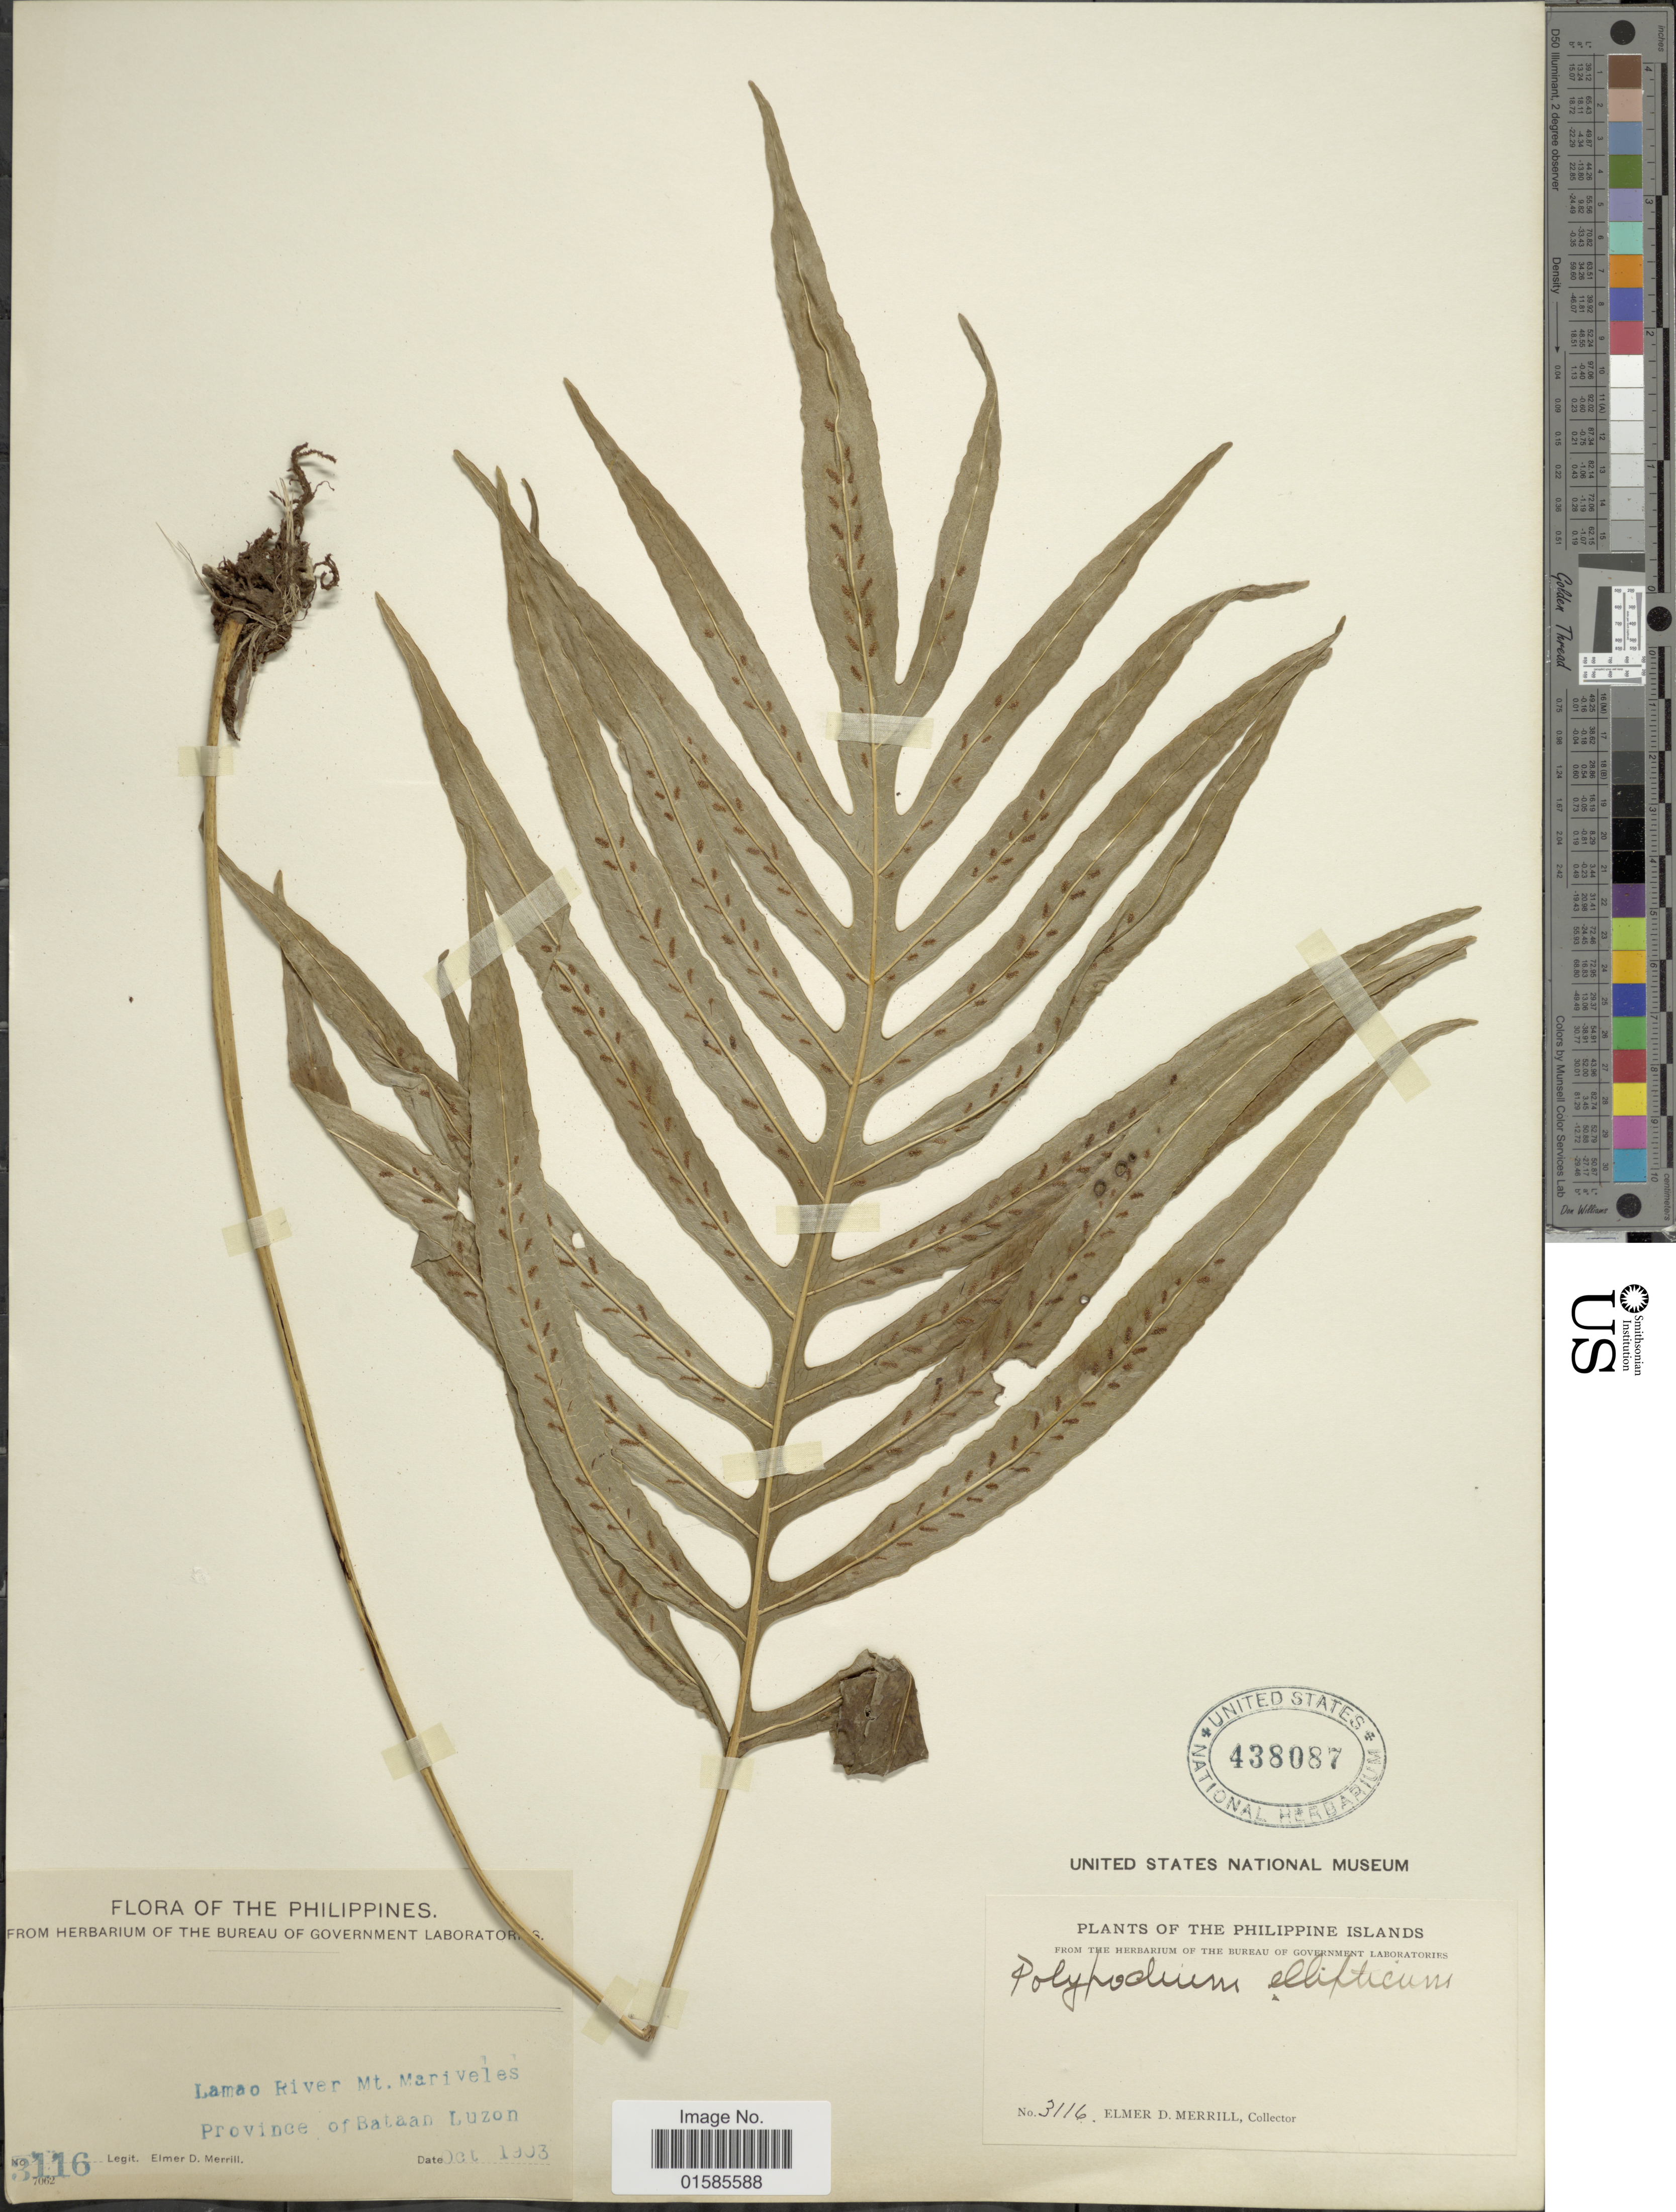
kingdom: Plantae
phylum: Tracheophyta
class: Polypodiopsida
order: Polypodiales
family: Polypodiaceae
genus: Leptochilus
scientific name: Leptochilus ellipticus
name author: (Thunb.) Noot.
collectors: E. D. Merrill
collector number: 3116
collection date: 1903-10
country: Philippines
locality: The Philippines, Lamao River, Mt. Mariveles, Province of Bataan Luzon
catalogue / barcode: US 438087